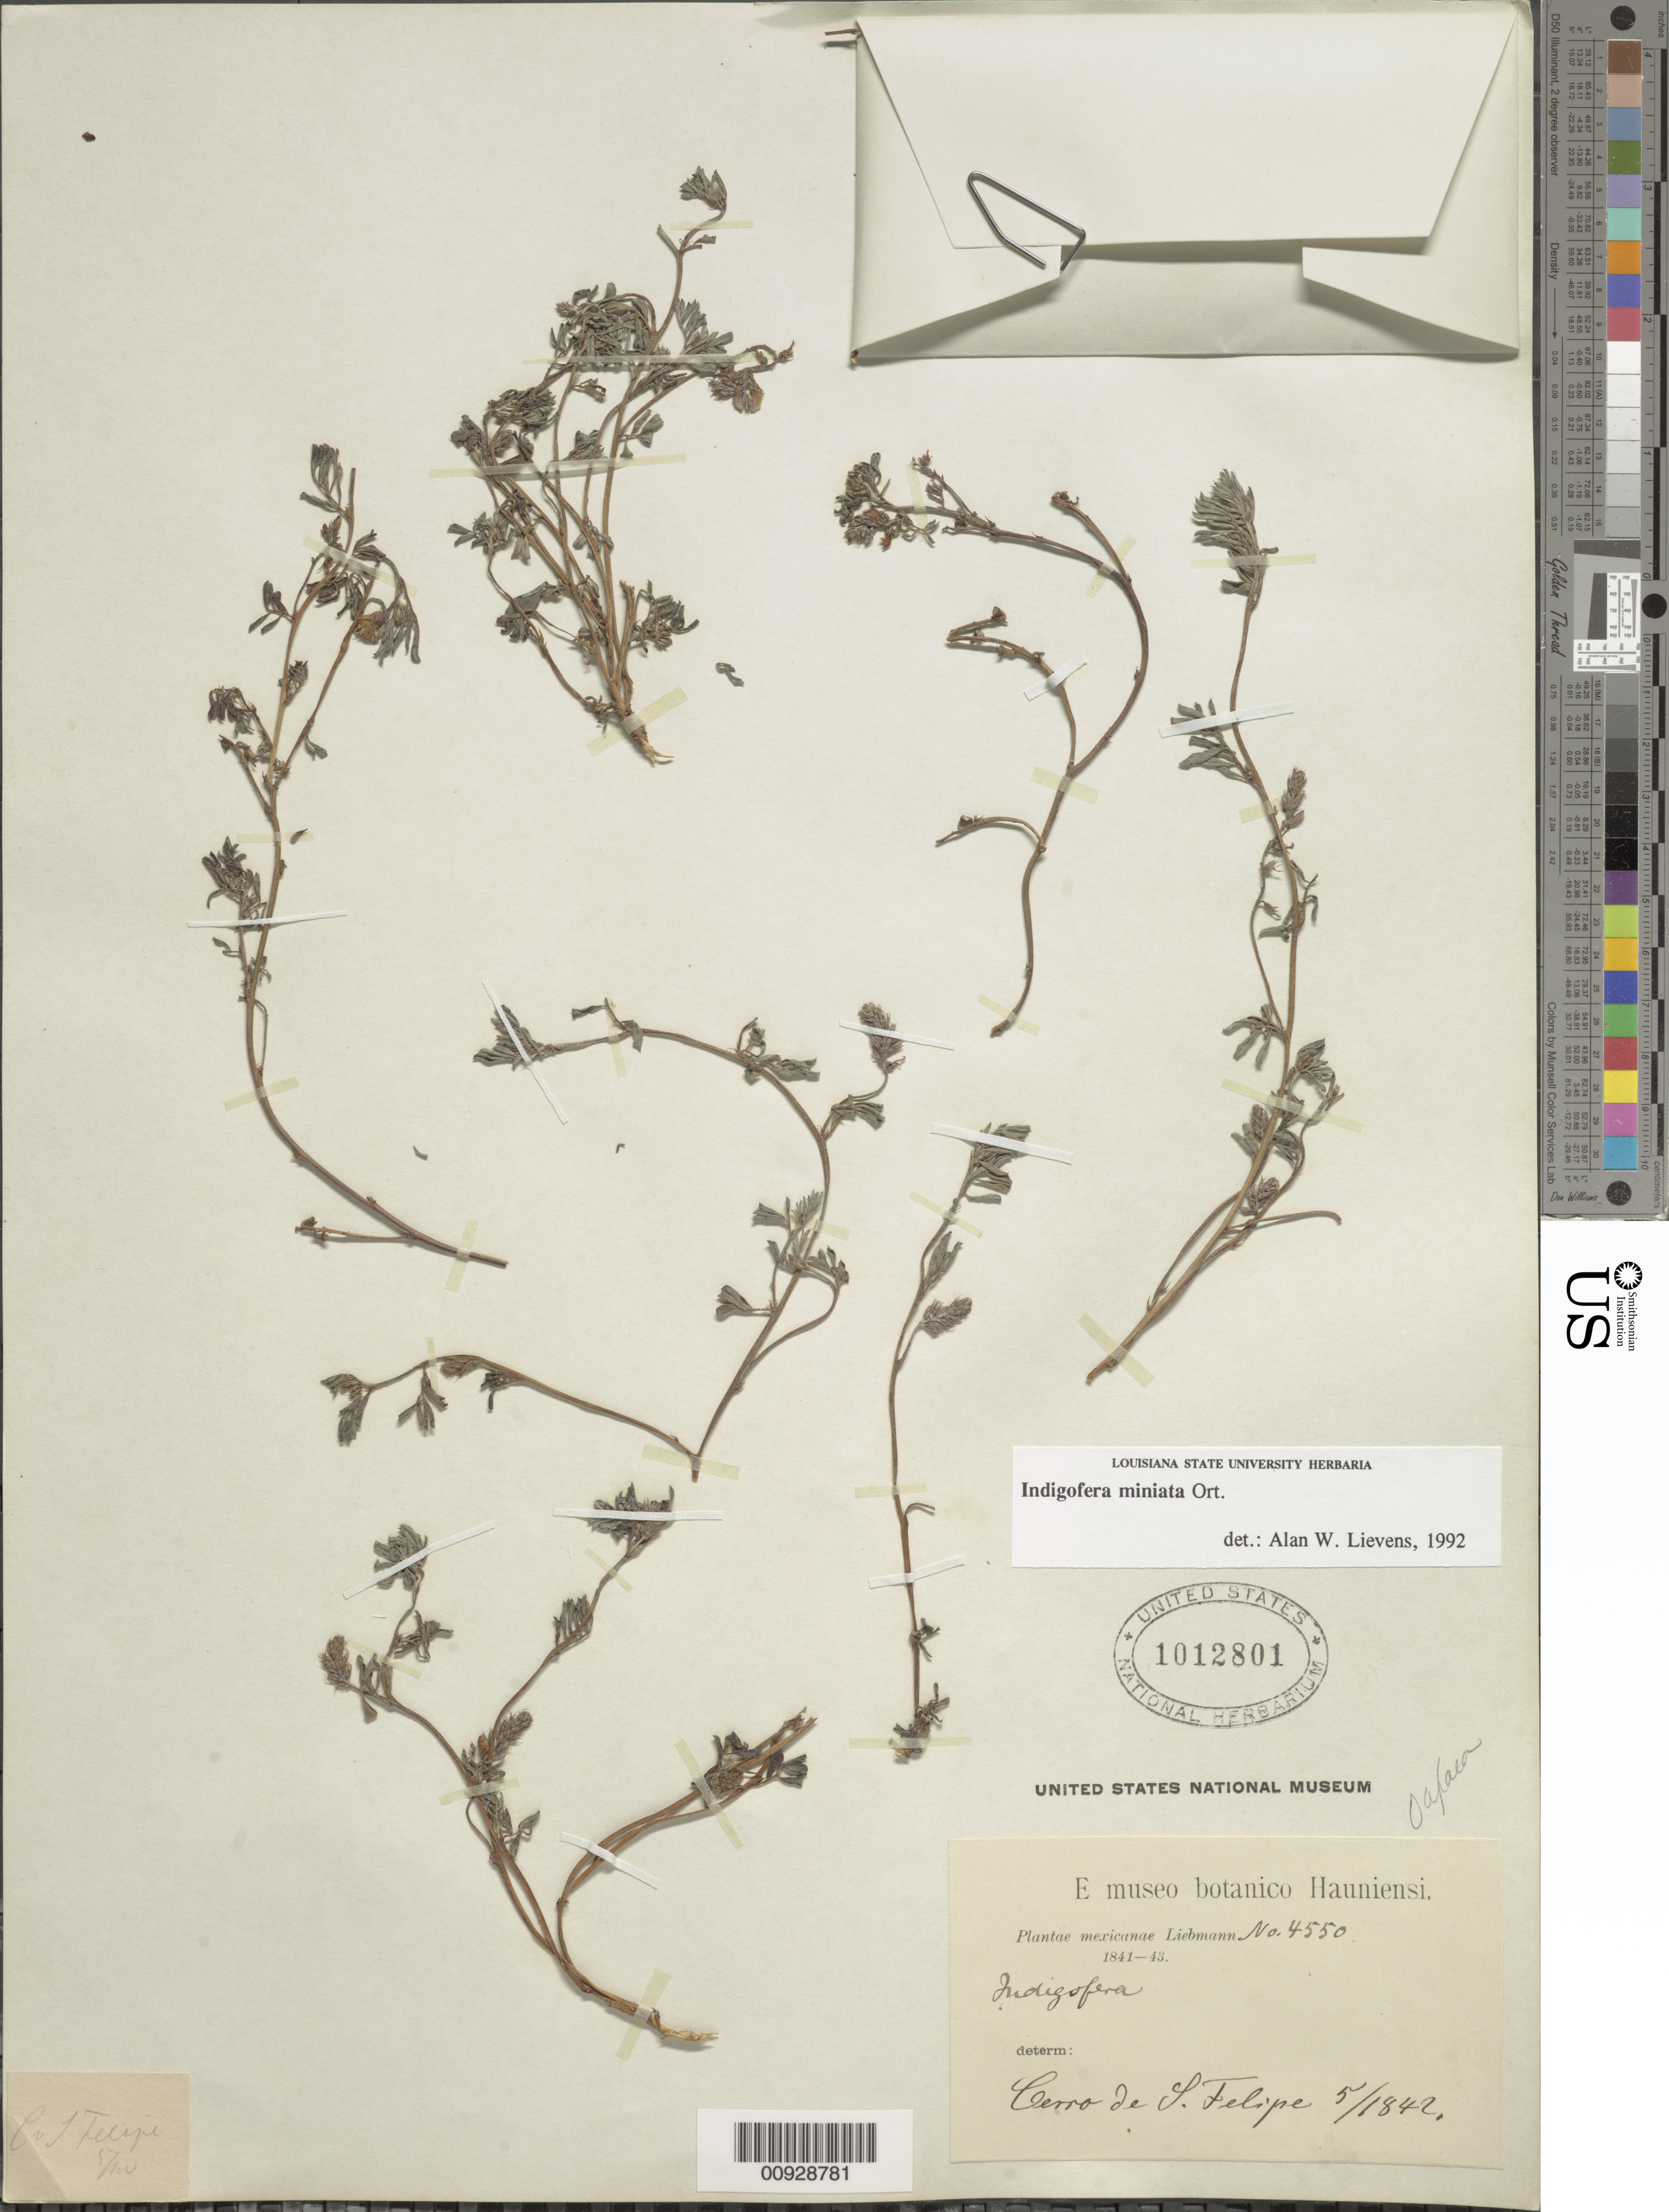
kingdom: Plantae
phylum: Tracheophyta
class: Magnoliopsida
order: Fabales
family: Fabaceae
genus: Indigofera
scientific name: Indigofera miniata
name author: Orteg.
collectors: F. M. Liebmann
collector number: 4550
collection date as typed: May 1842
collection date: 1842-05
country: Mexico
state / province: Oaxaca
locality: Cerro de S. Felipe.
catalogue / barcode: US 1012801